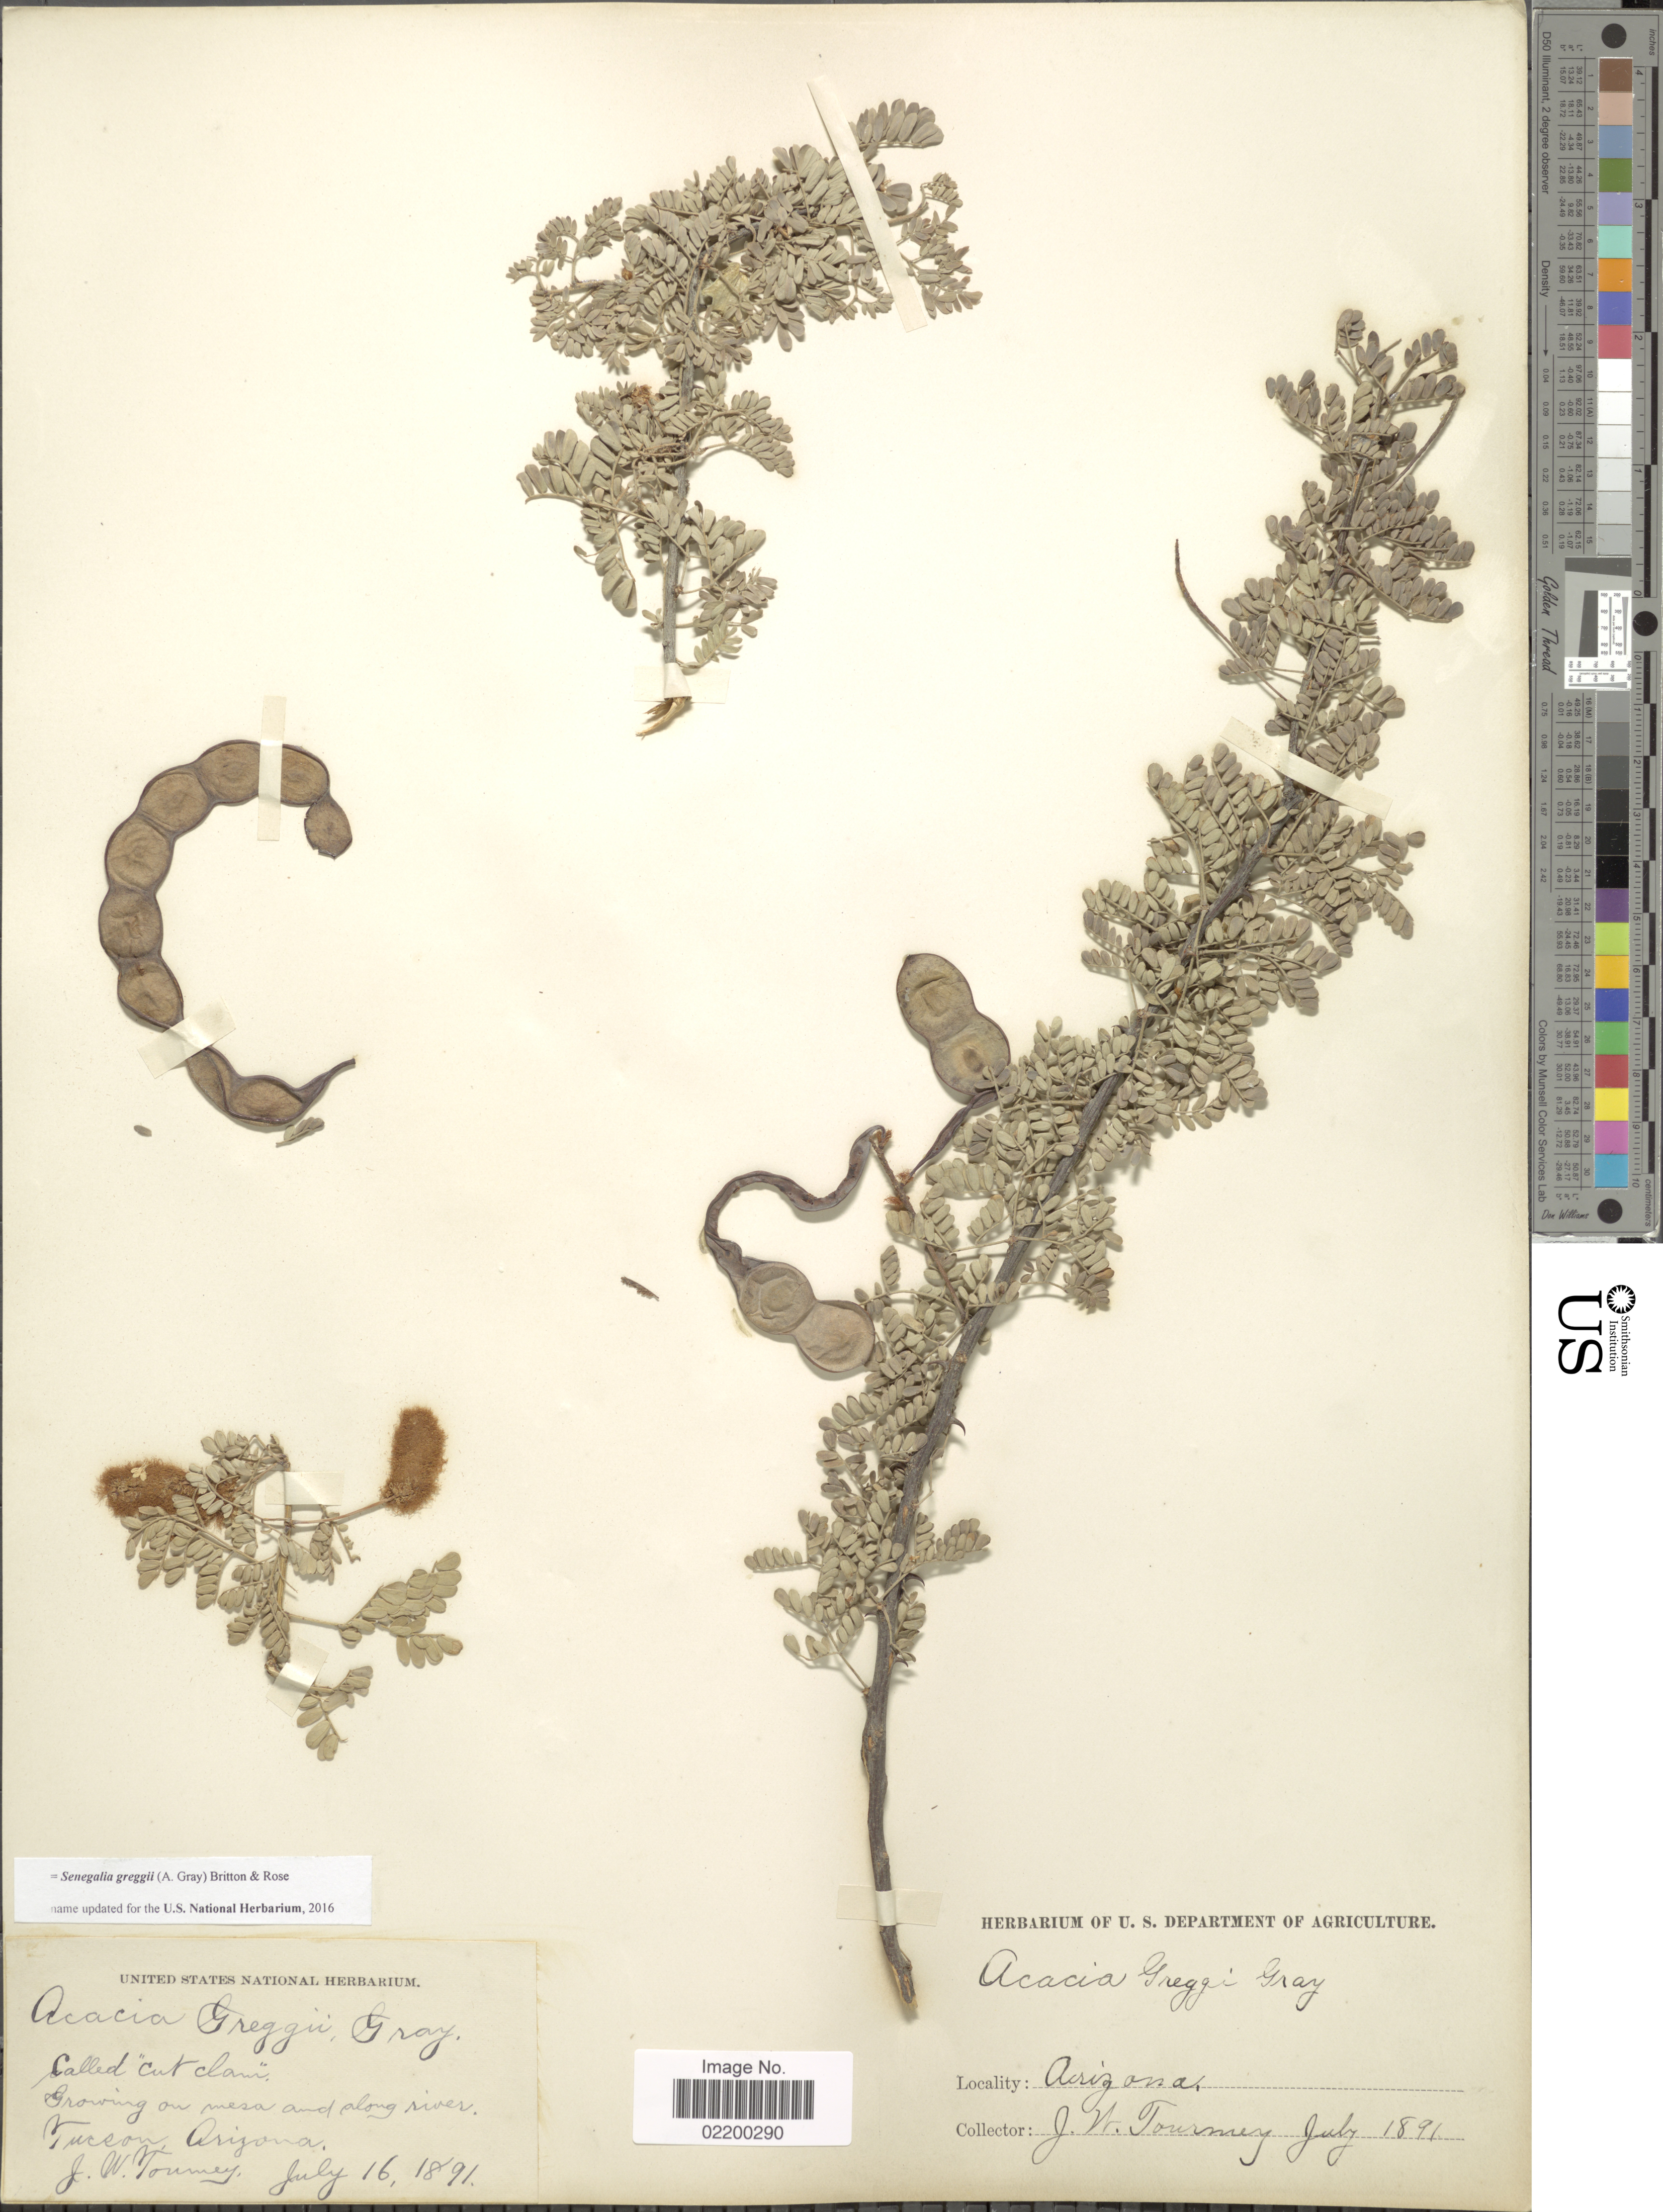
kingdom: Plantae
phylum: Tracheophyta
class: Magnoliopsida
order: Fabales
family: Fabaceae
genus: Senegalia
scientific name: Senegalia greggii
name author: (A. Gray) Britton & Rose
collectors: J. Tourney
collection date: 1891-07-16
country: United States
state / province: Arizona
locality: On mesa and along river Tucson